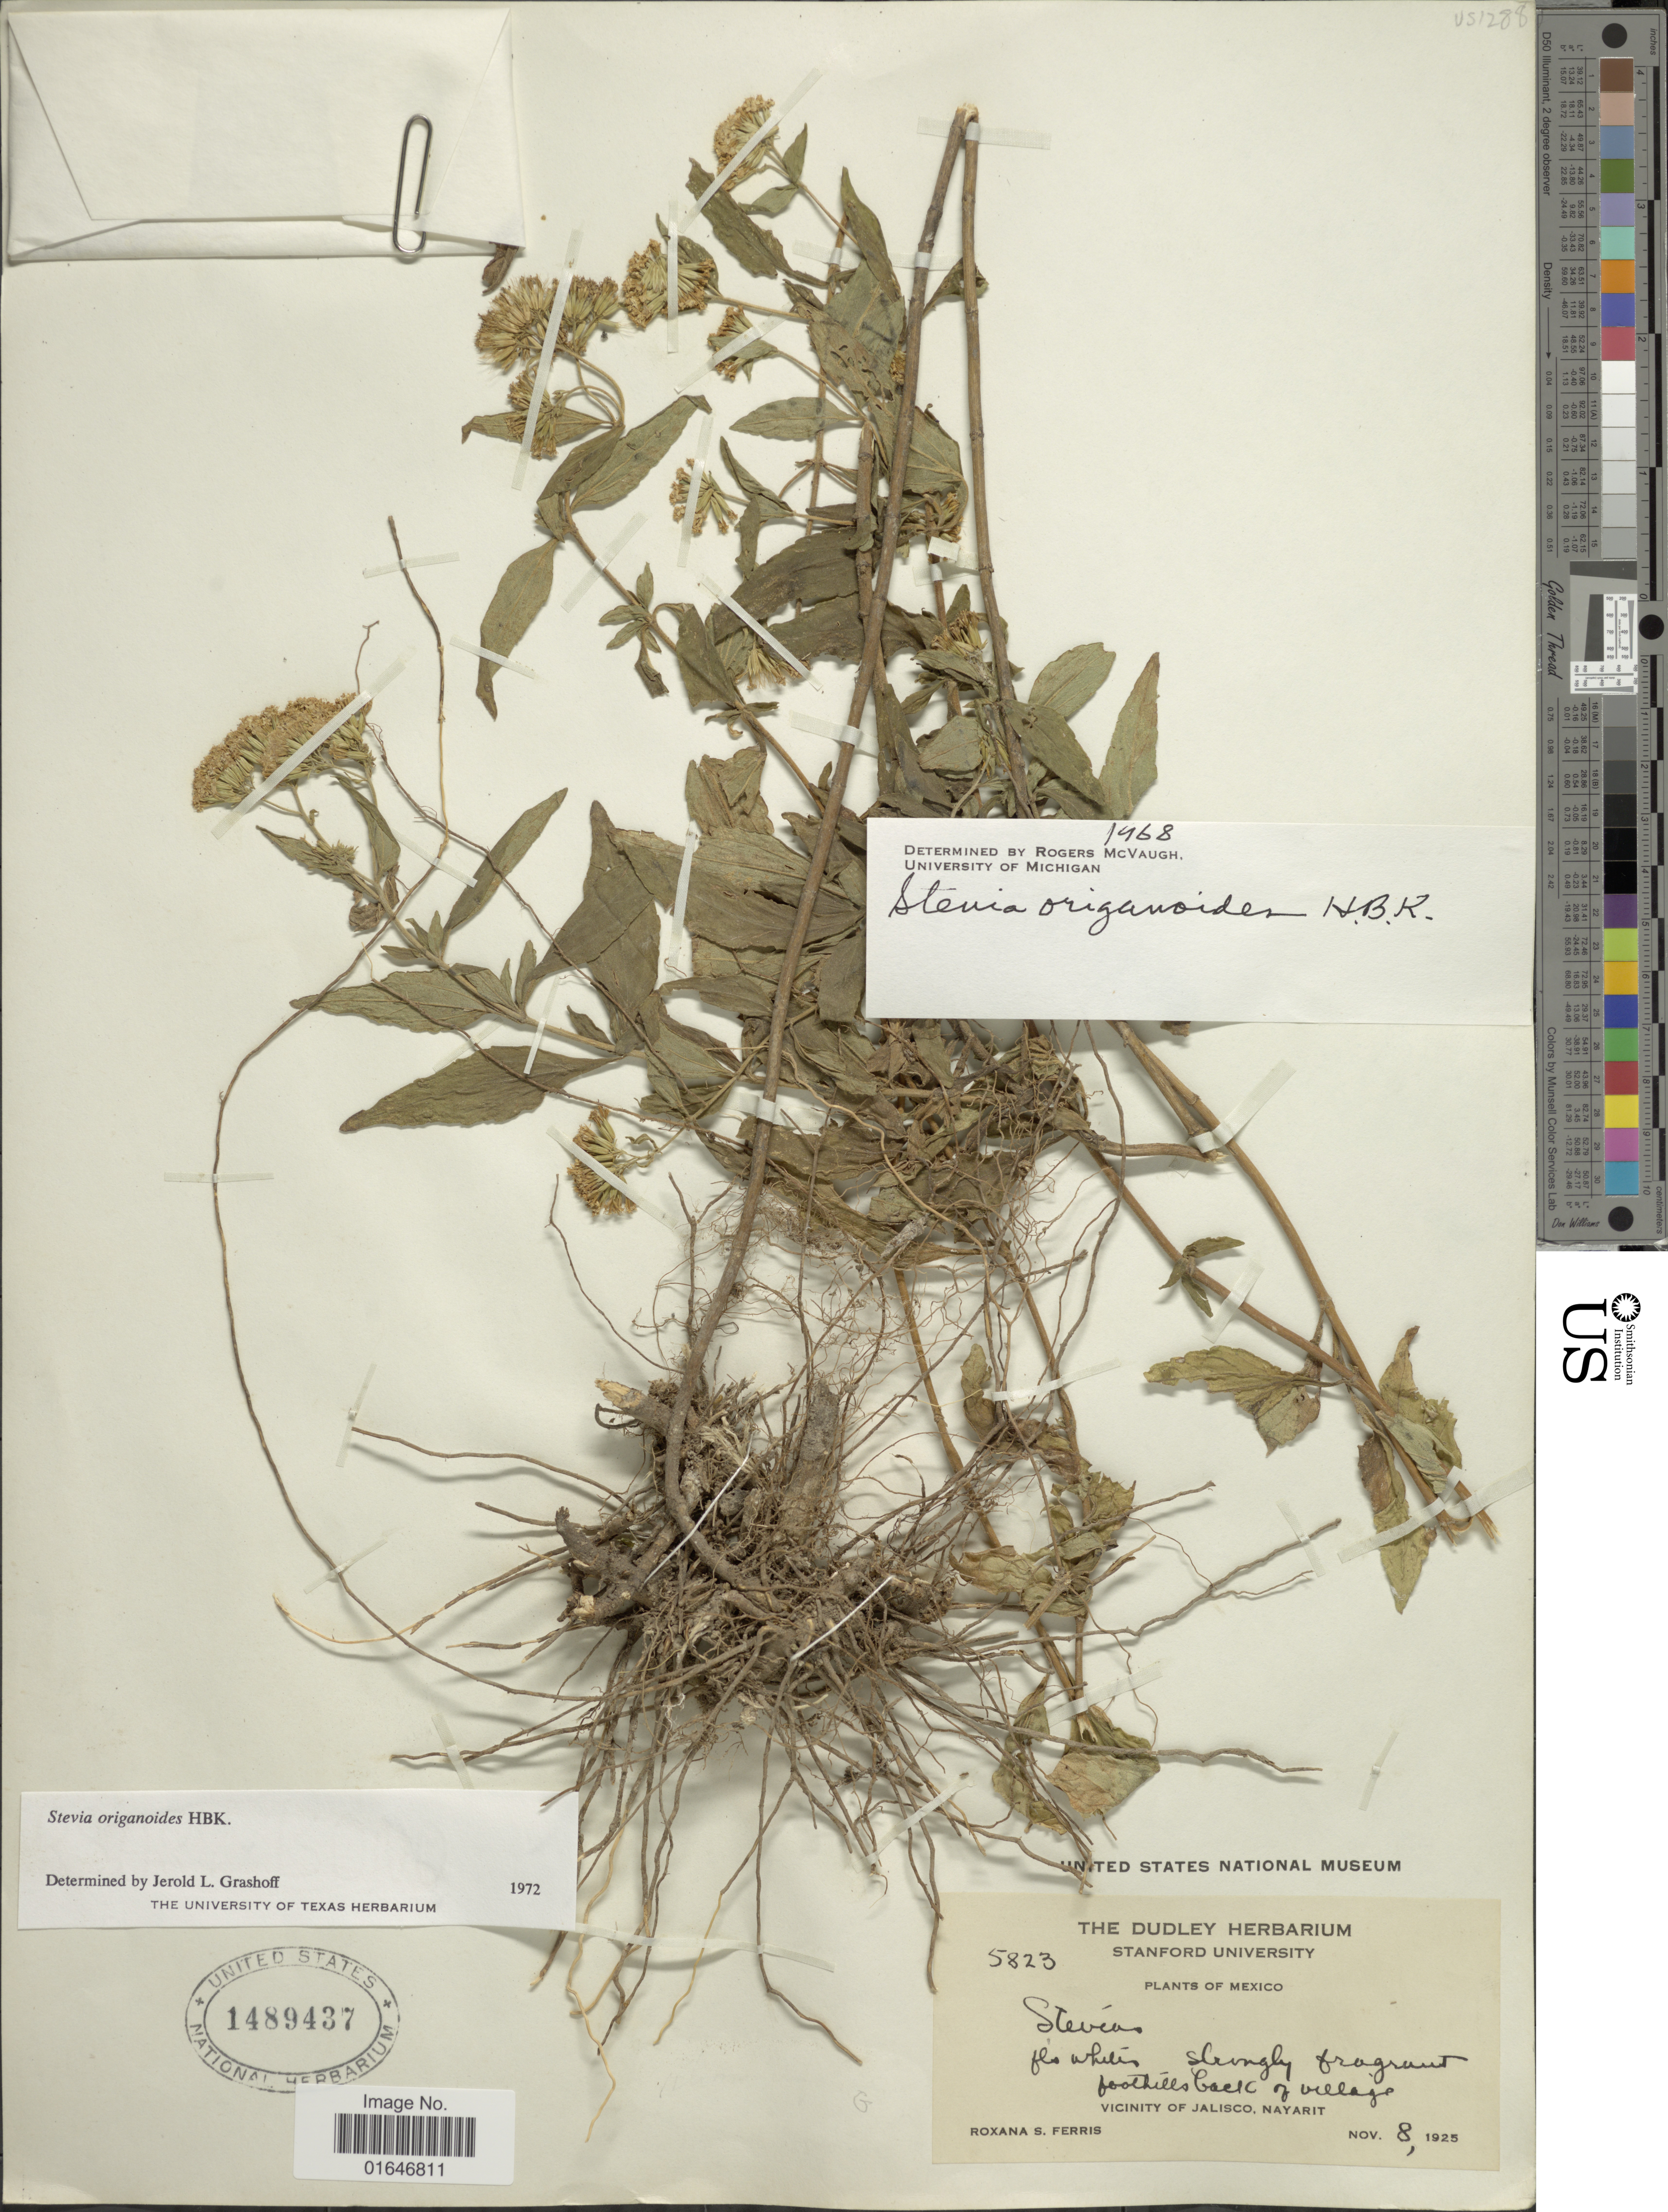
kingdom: Plantae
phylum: Tracheophyta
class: Magnoliopsida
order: Asterales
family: Asteraceae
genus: Stevia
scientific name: Stevia origanoides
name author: Kunth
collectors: R. S. Ferris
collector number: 5823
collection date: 1925-11-08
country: Mexico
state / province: Jalisco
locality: Foothills back of village, Nayarit.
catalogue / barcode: US 1489437